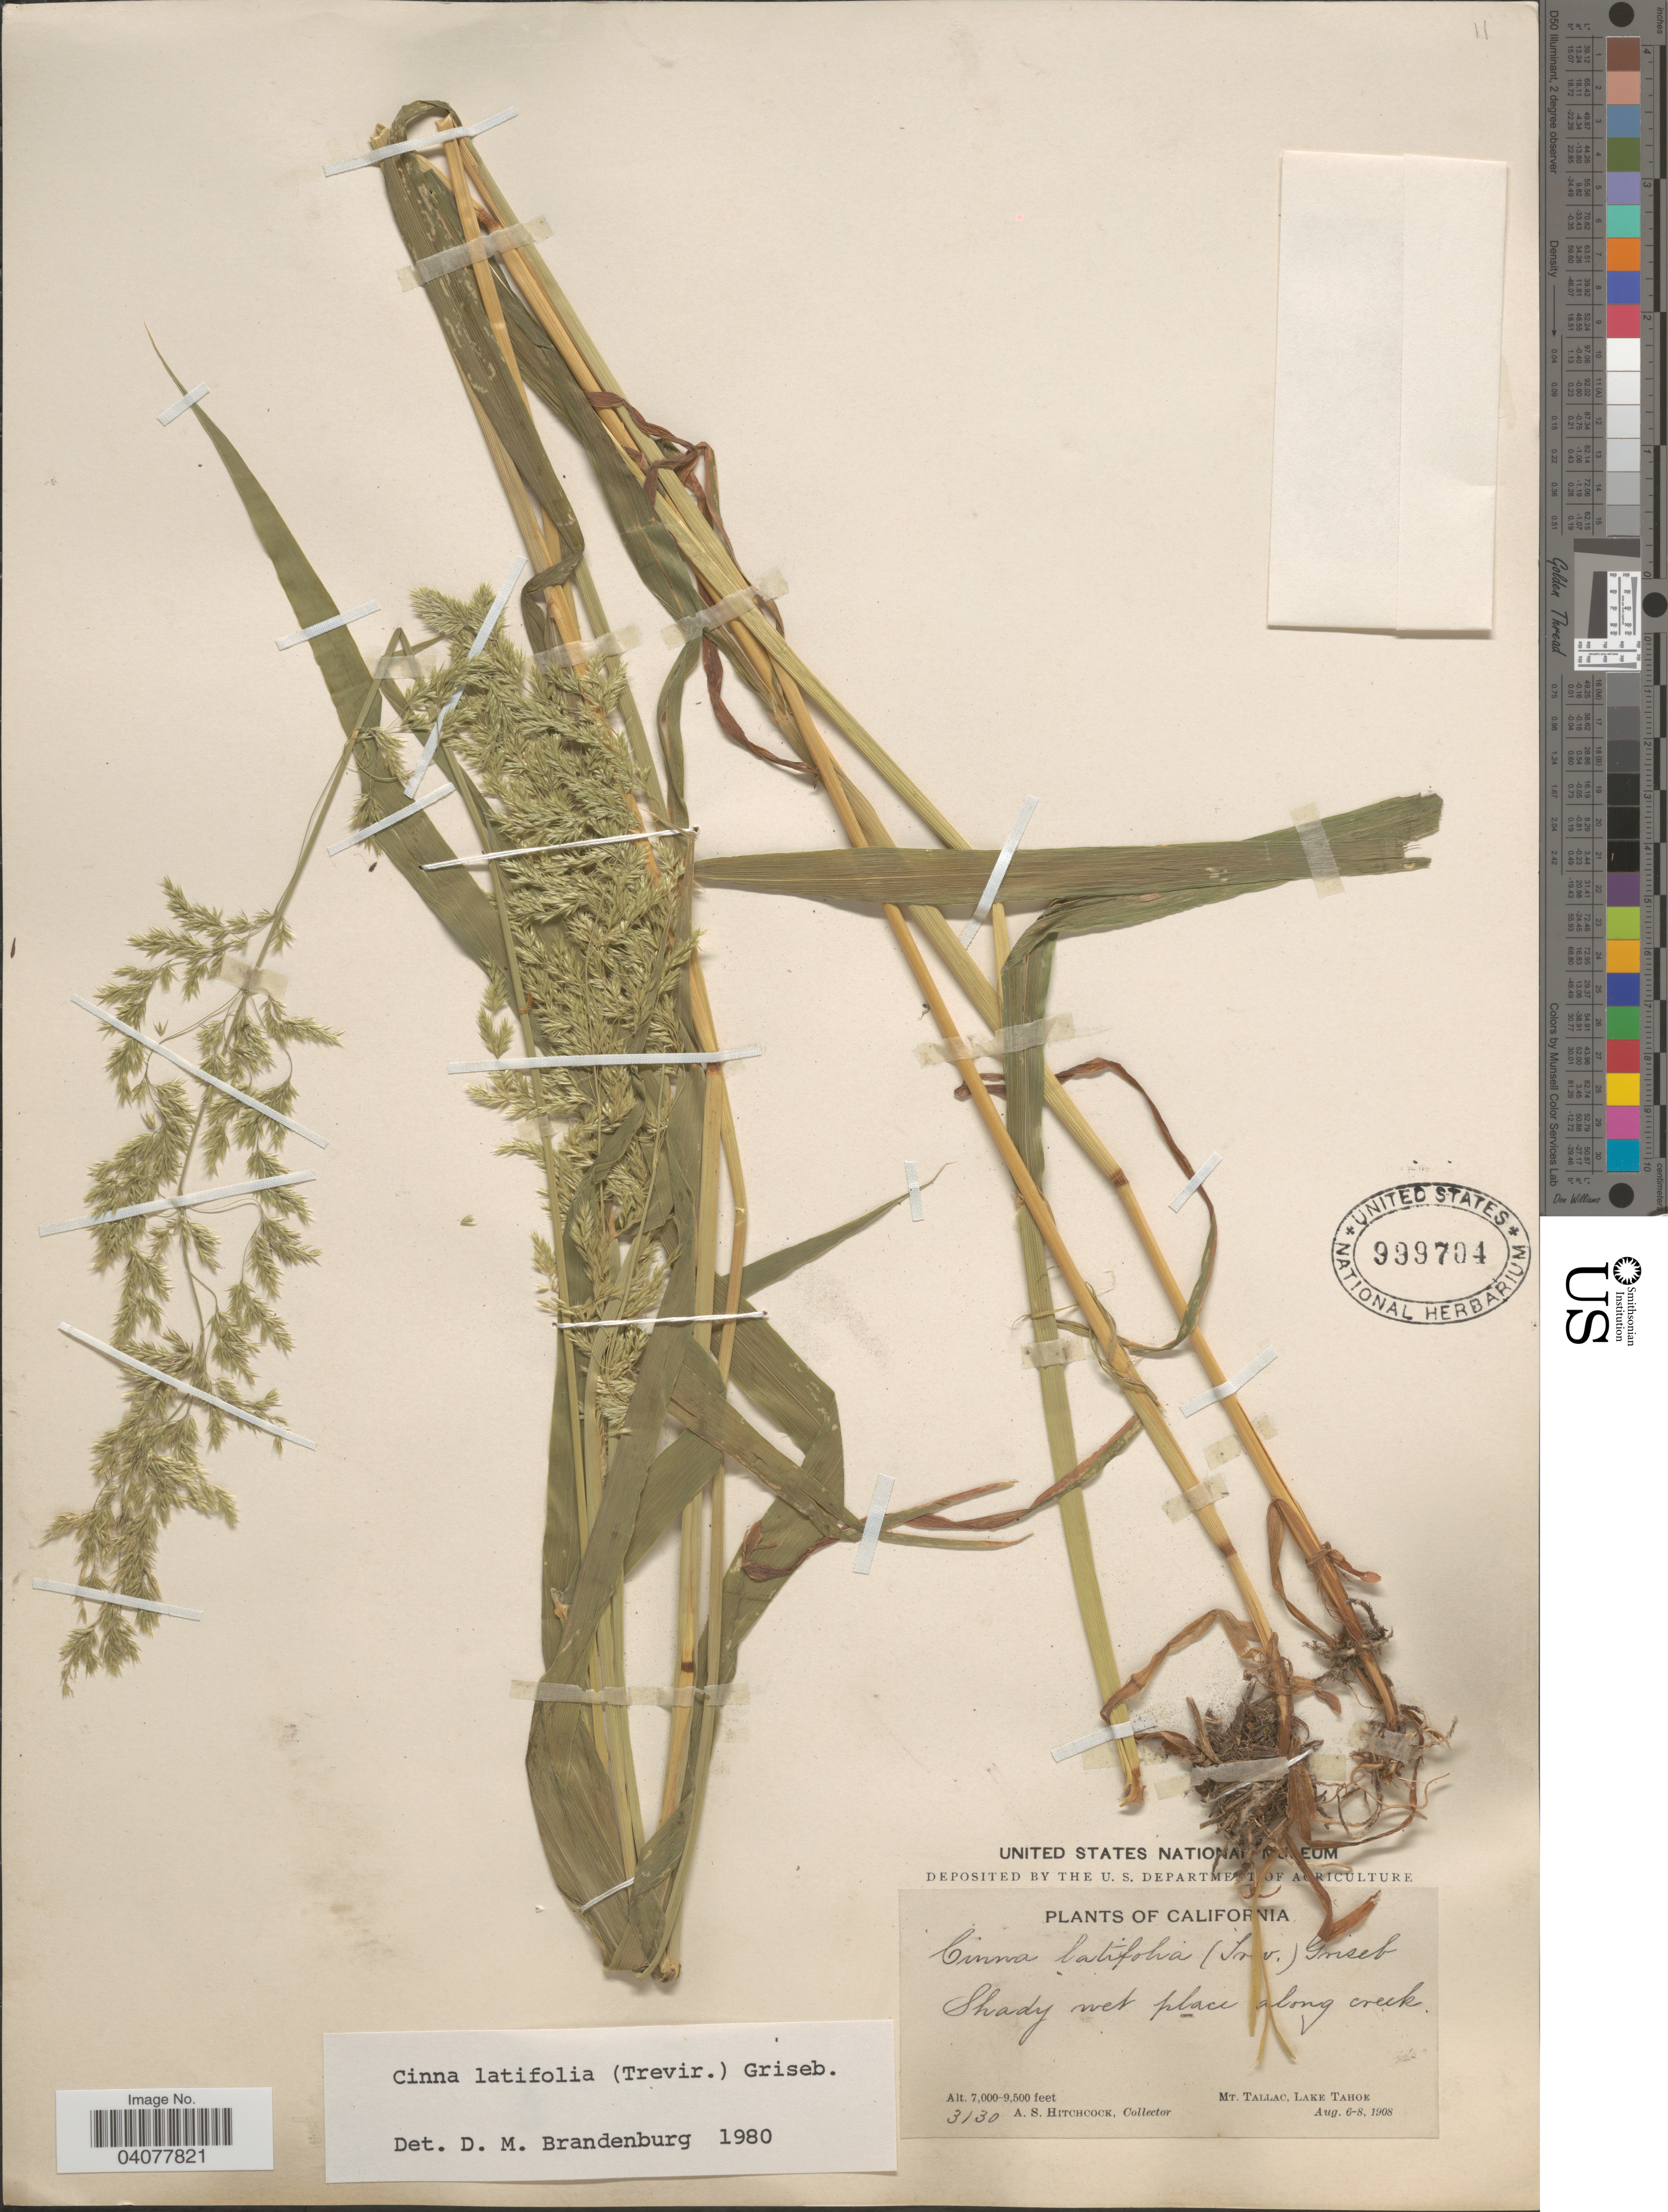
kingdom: Plantae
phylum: Tracheophyta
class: Liliopsida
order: Poales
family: Poaceae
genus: Cinna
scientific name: Cinna latifolia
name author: (Trevir. ex Goeppert) Griseb.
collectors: A. S. Hitchcock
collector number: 3130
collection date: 1908-08-06/1908-08-08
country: United States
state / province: California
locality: Shady wet place along creek. Mt. Tallac, Lake Tahoe.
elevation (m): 2134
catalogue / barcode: US 999704